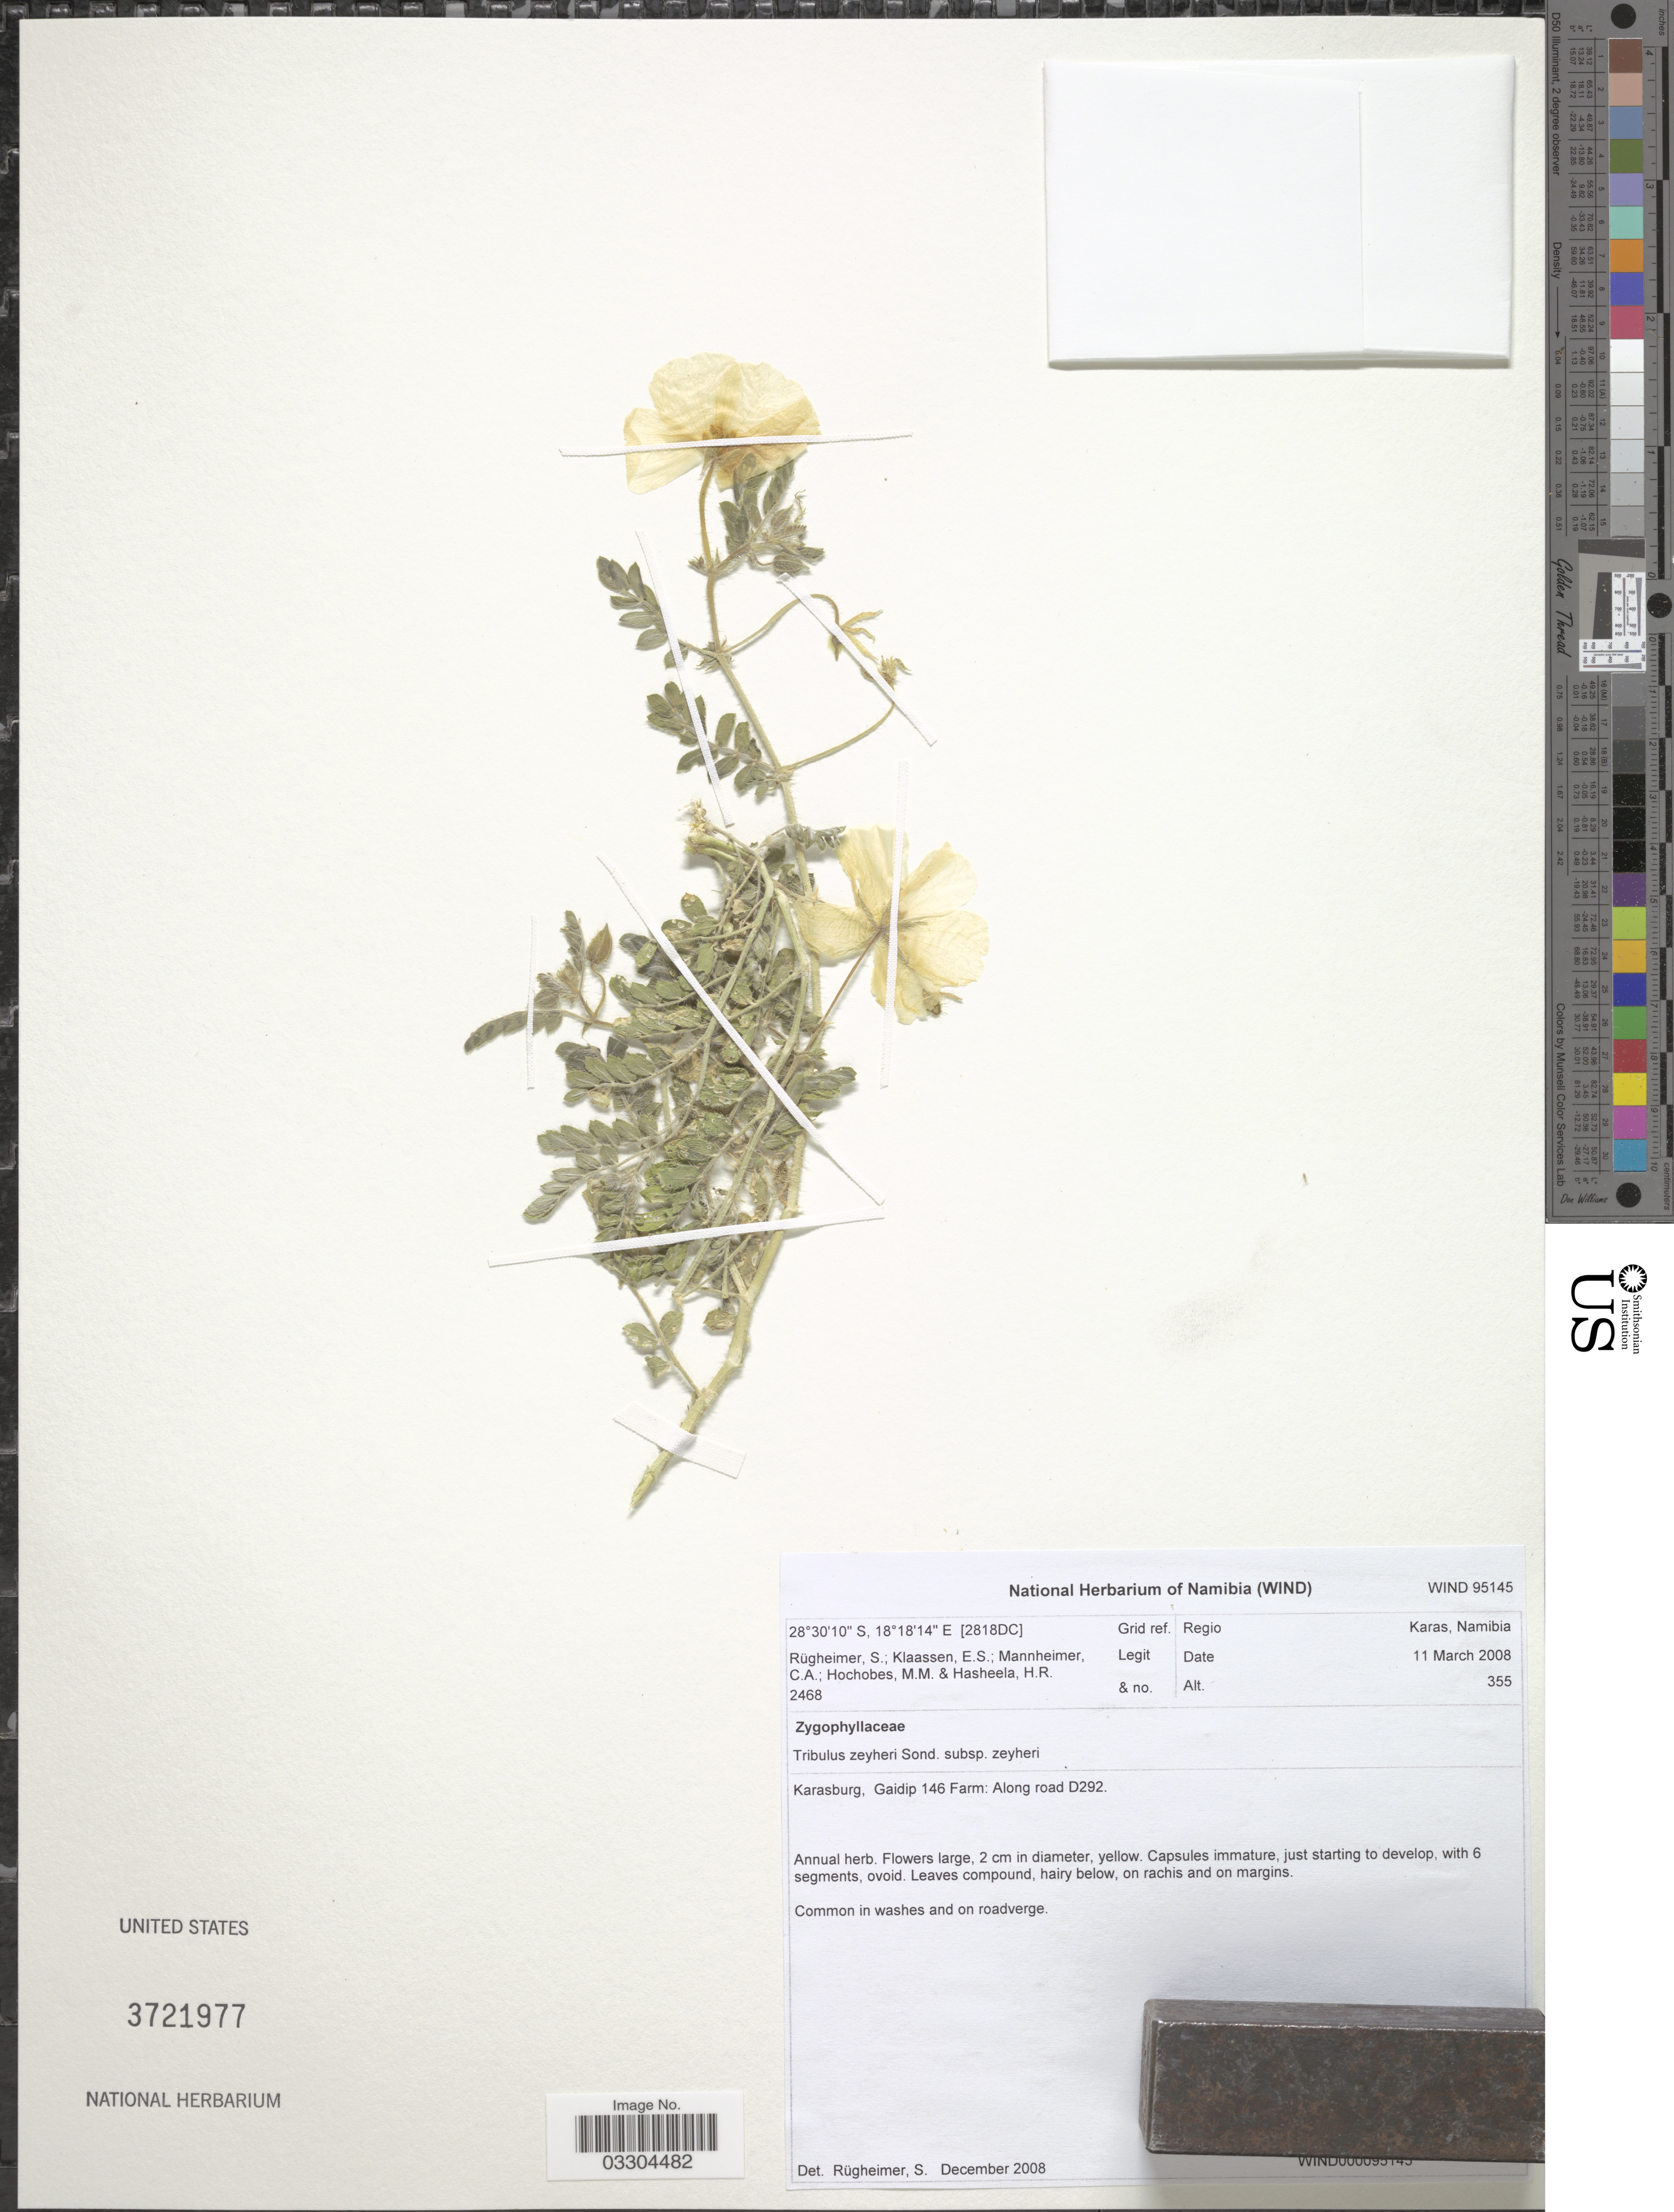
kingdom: Plantae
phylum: Tracheophyta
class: Magnoliopsida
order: Zygophyllales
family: Zygophyllaceae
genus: Tribulus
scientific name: Tribulus zeyheri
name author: Sond.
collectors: S. Rugheimer, E. S. Klaassen, C. A. Mannheimer, M. Hochobes & H. Hasheela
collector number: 2468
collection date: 2008-03-11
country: Namibia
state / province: Karas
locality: Regio Karas. Grid ref. (2818DC). Karasburg, Gaidip 146 Farm: Along road D292.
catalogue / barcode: US 3721977